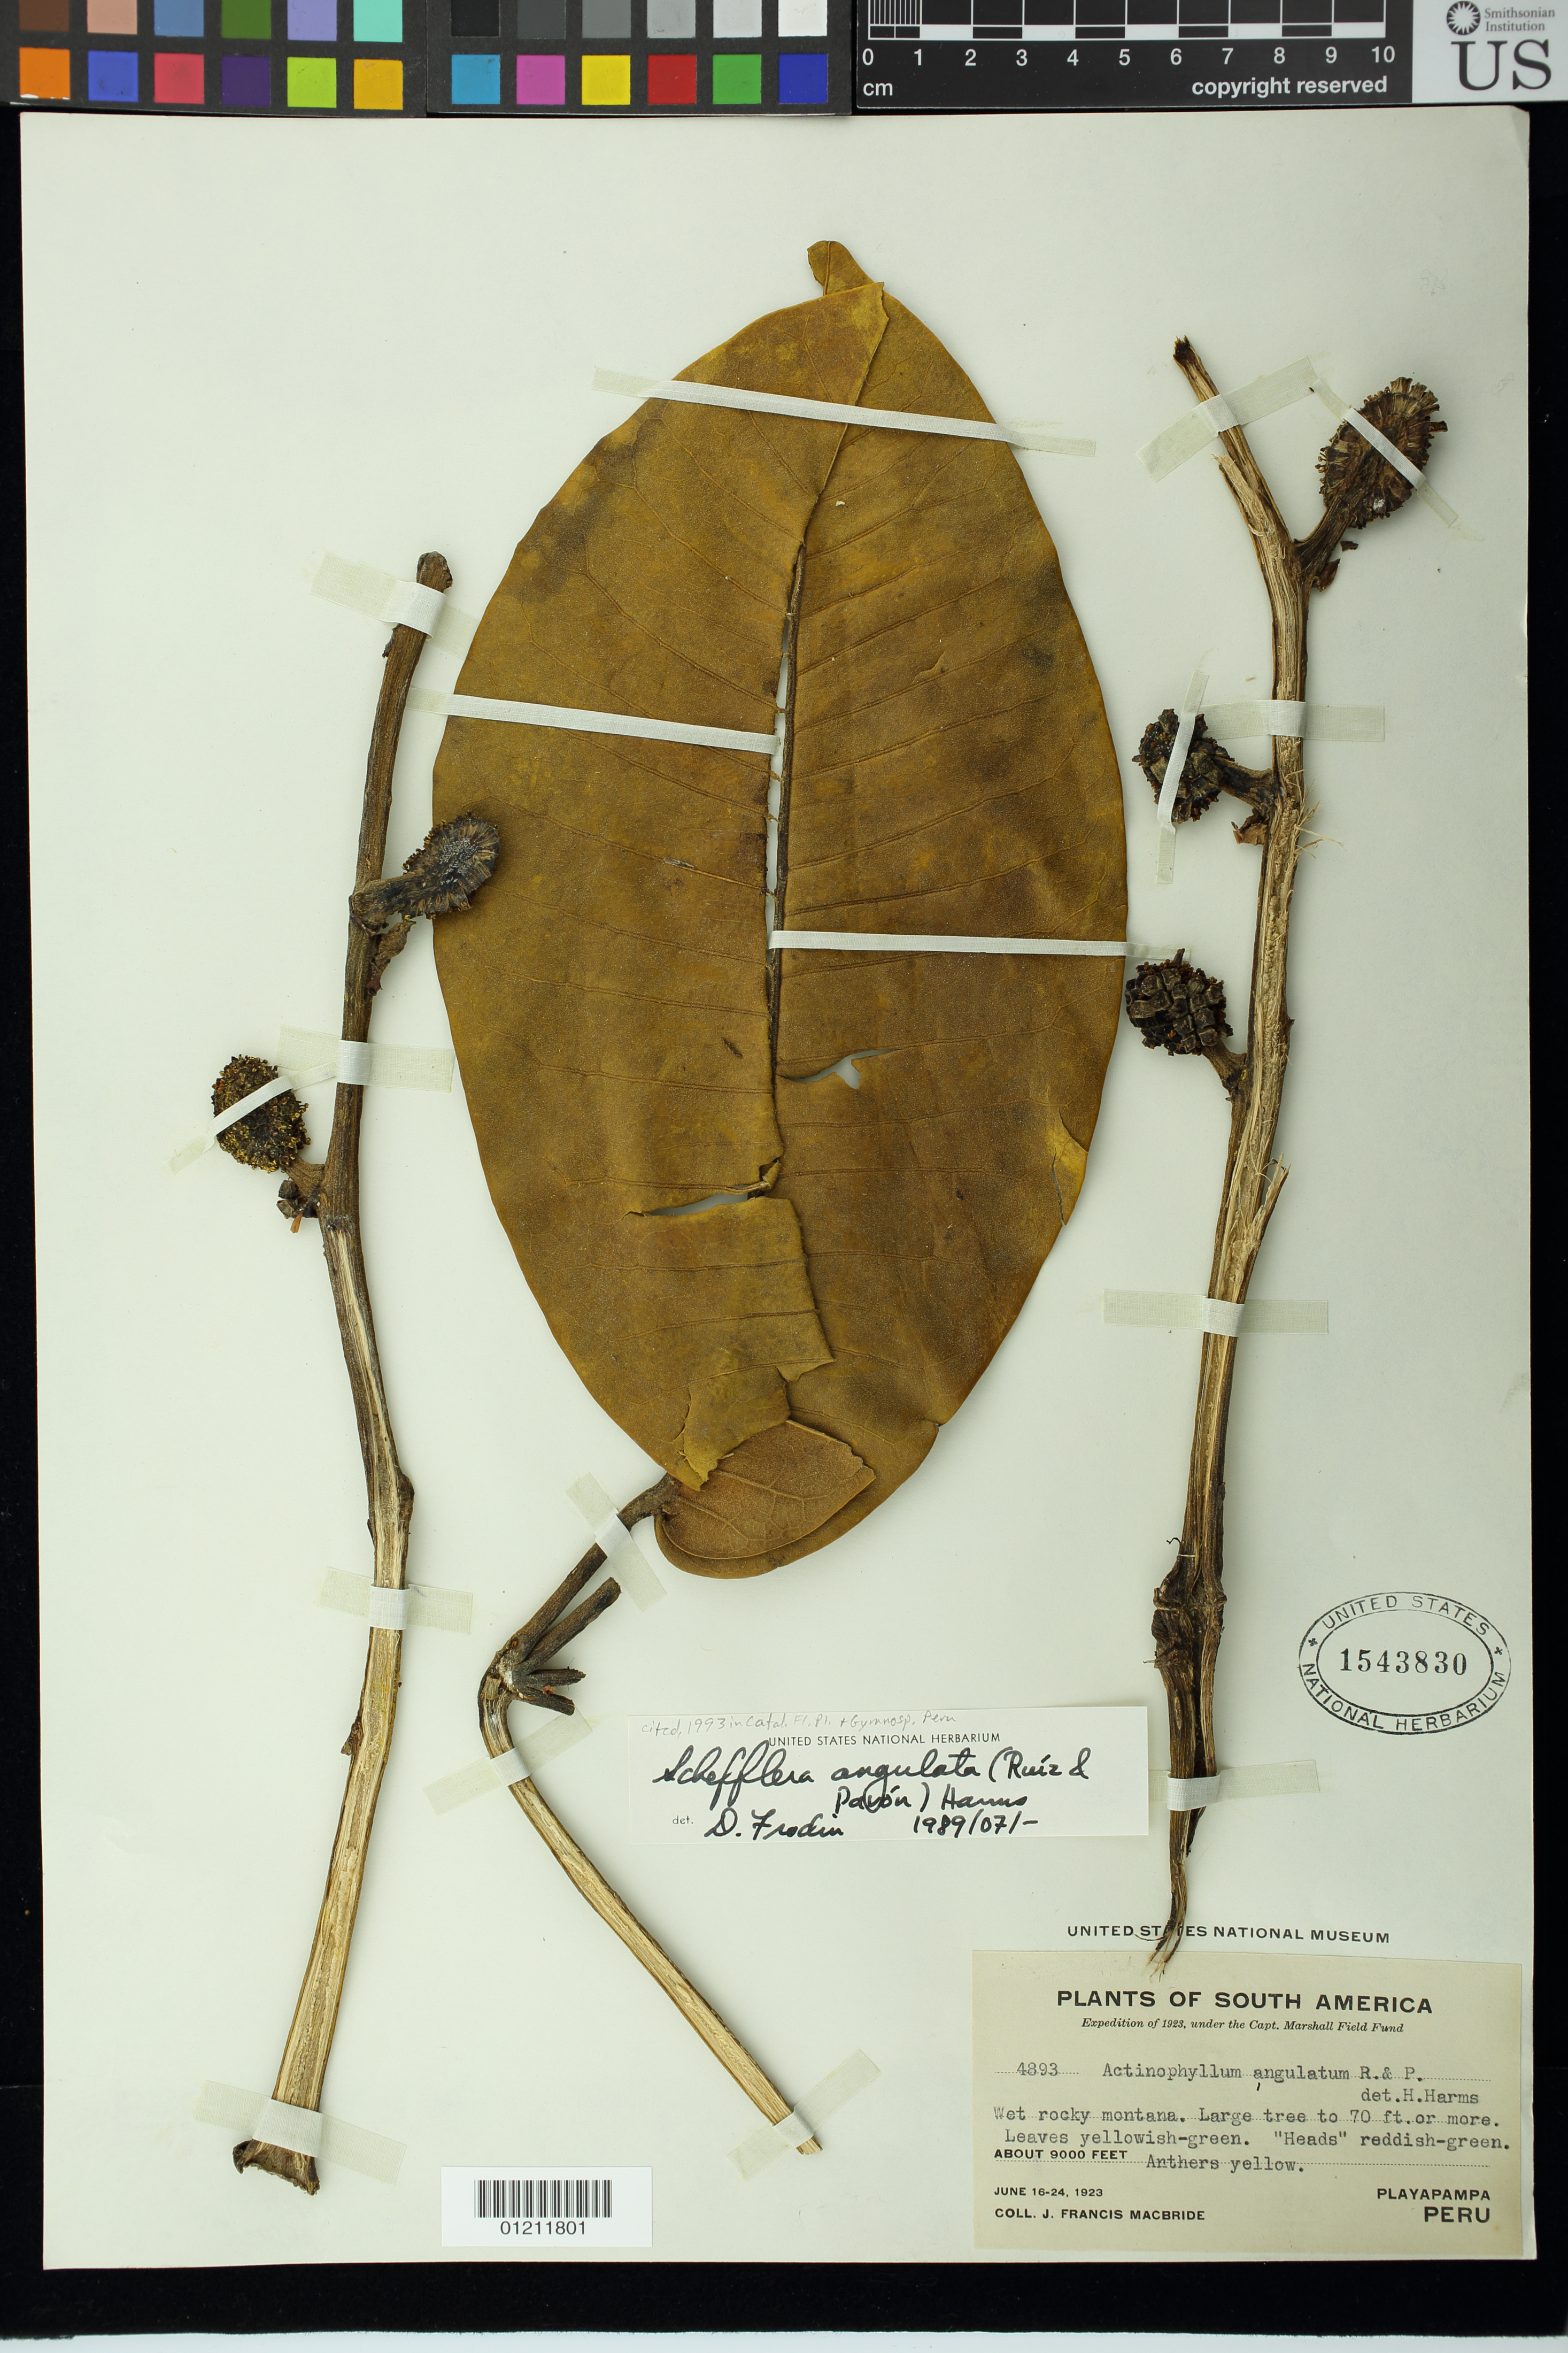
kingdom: Plantae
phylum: Tracheophyta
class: Magnoliopsida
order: Apiales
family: Araliaceae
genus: Schefflera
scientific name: Schefflera angulata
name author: (Ruiz & Pav.) Harms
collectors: J. F. Macbride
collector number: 4893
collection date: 1923-06-16/1923-06-24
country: Peru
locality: Playapampa. Wet rocky montana.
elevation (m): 2743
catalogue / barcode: US 1543830